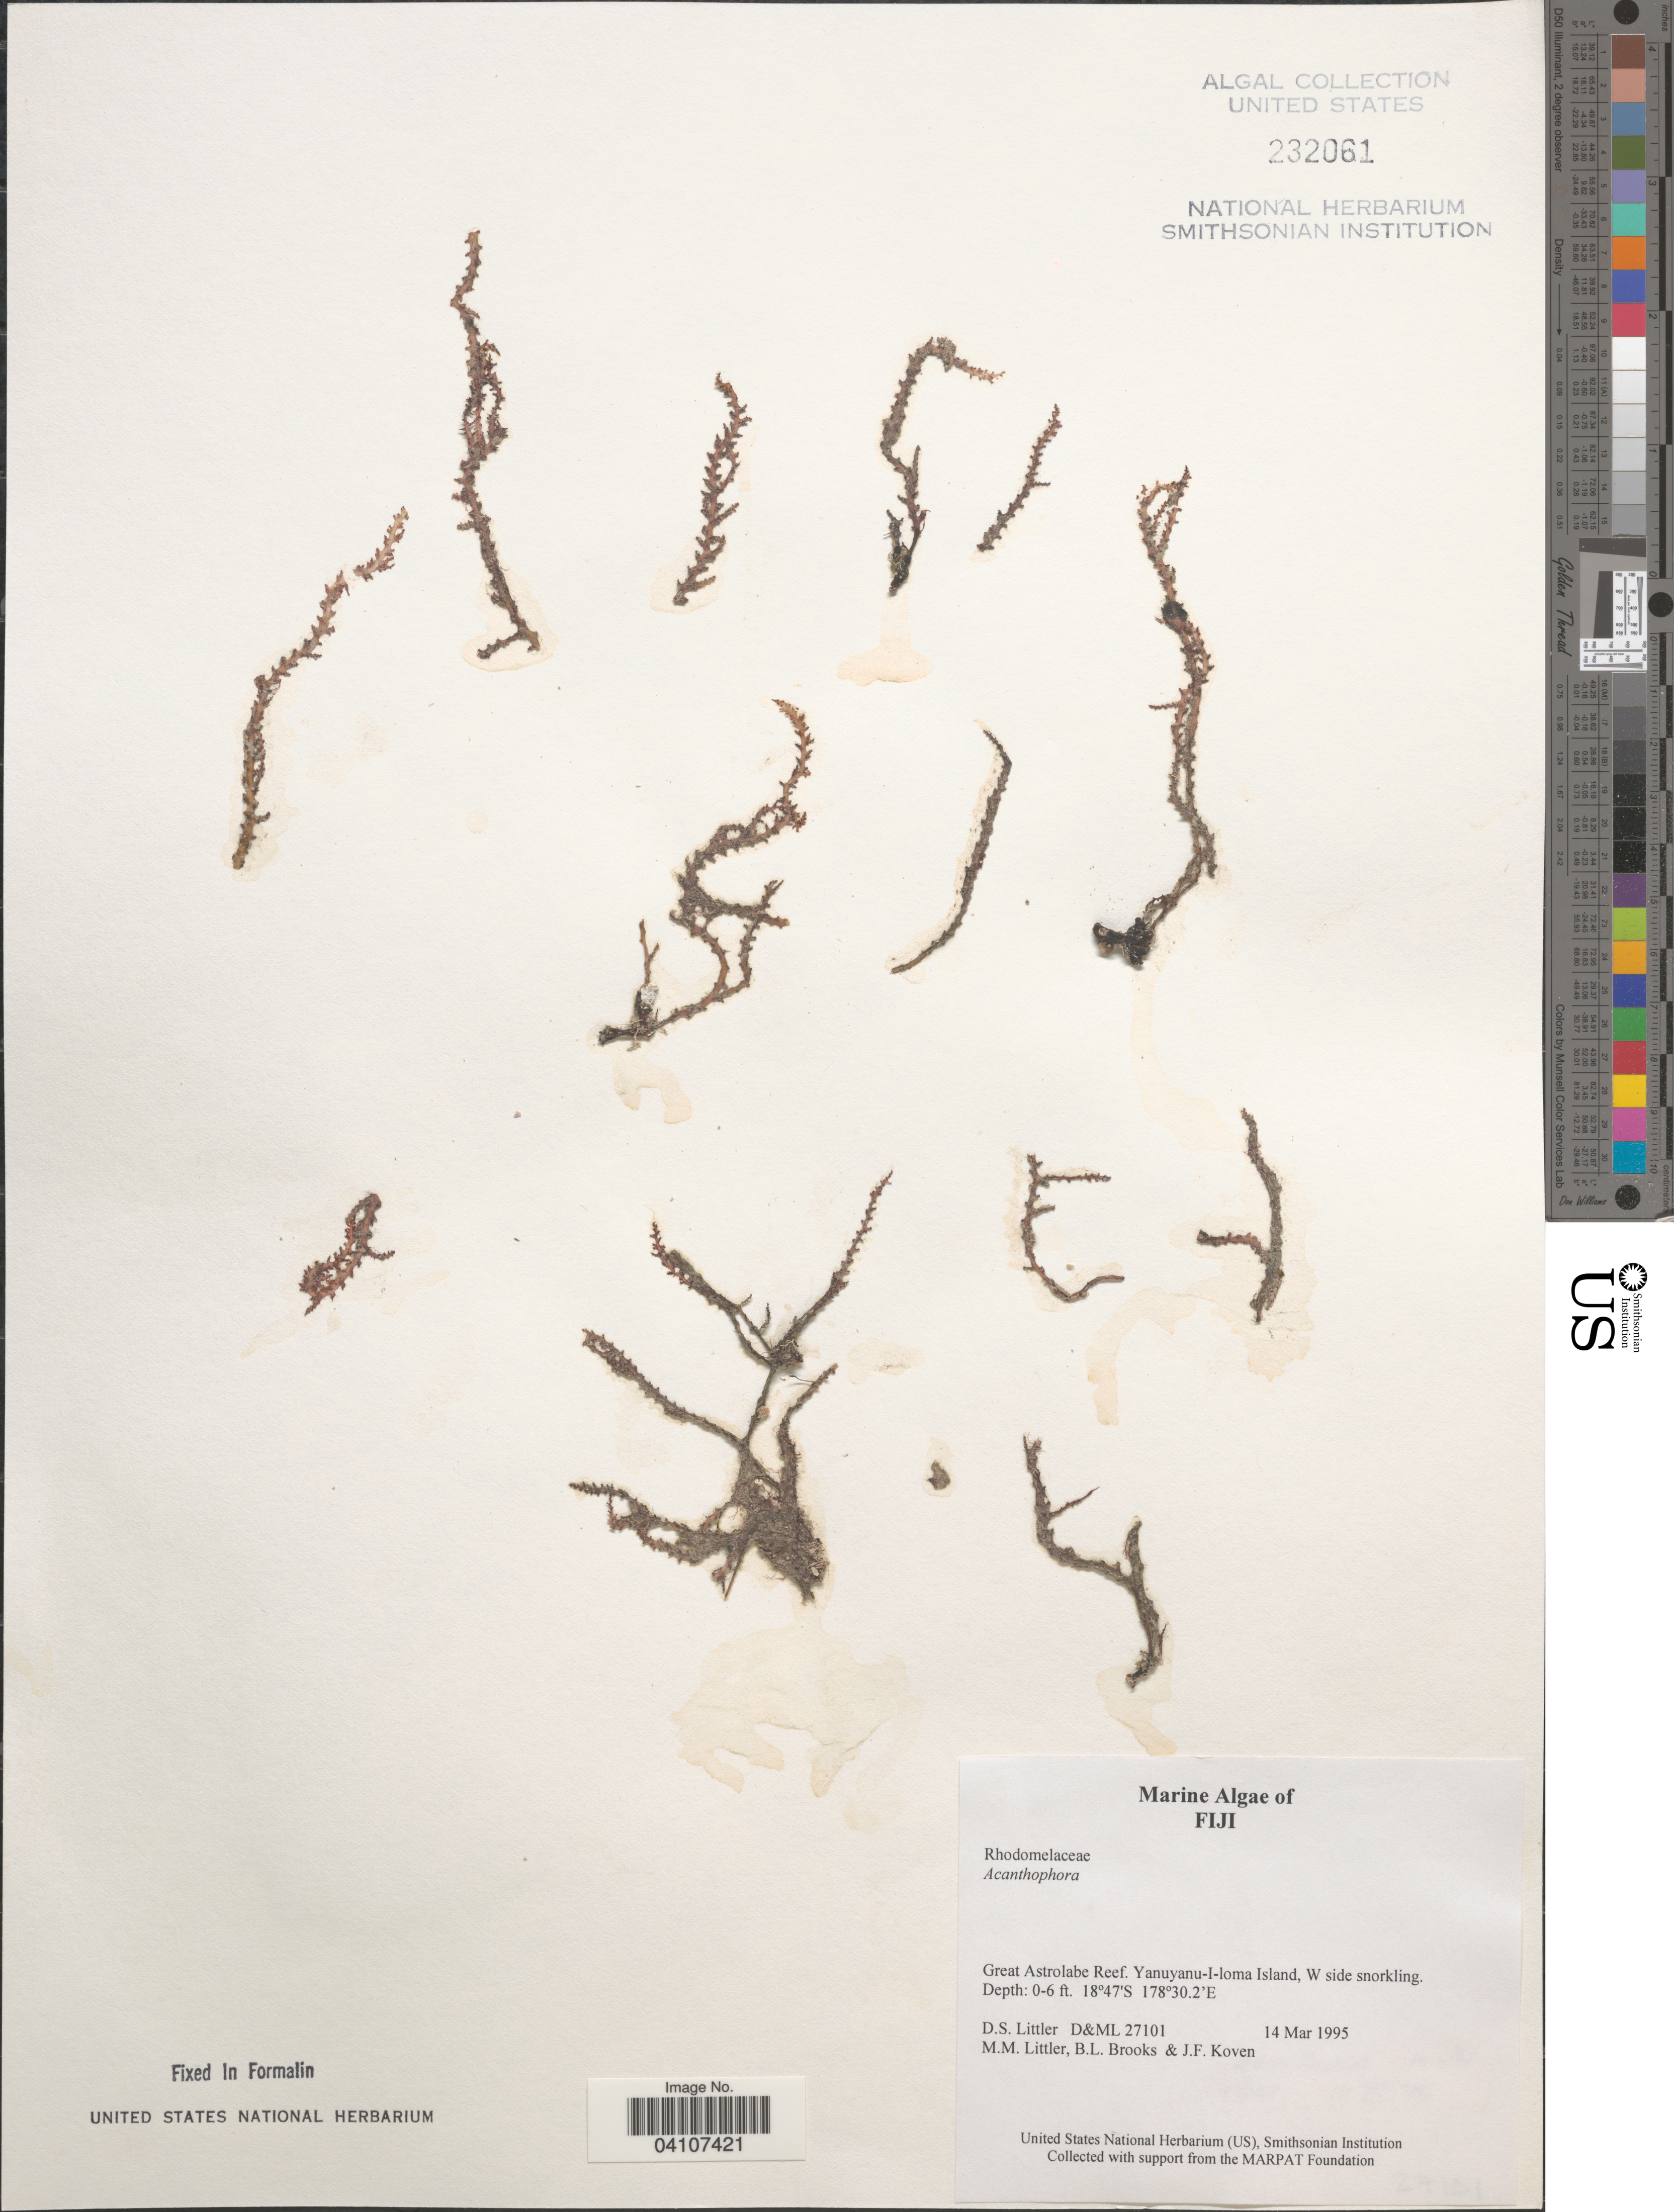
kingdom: Plantae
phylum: Rhodophyta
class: Florideophyceae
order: Ceramiales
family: Rhodomelaceae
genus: Acanthophora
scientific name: Acanthophora sp.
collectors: D. S. Littler, B. Brooks & J. Koven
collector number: D&ML 27101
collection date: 1995-03-14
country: Fiji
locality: Great Astrolabe Reef. Yanuyanu-I-loima Island, W side snorkling.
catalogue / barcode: US 232061